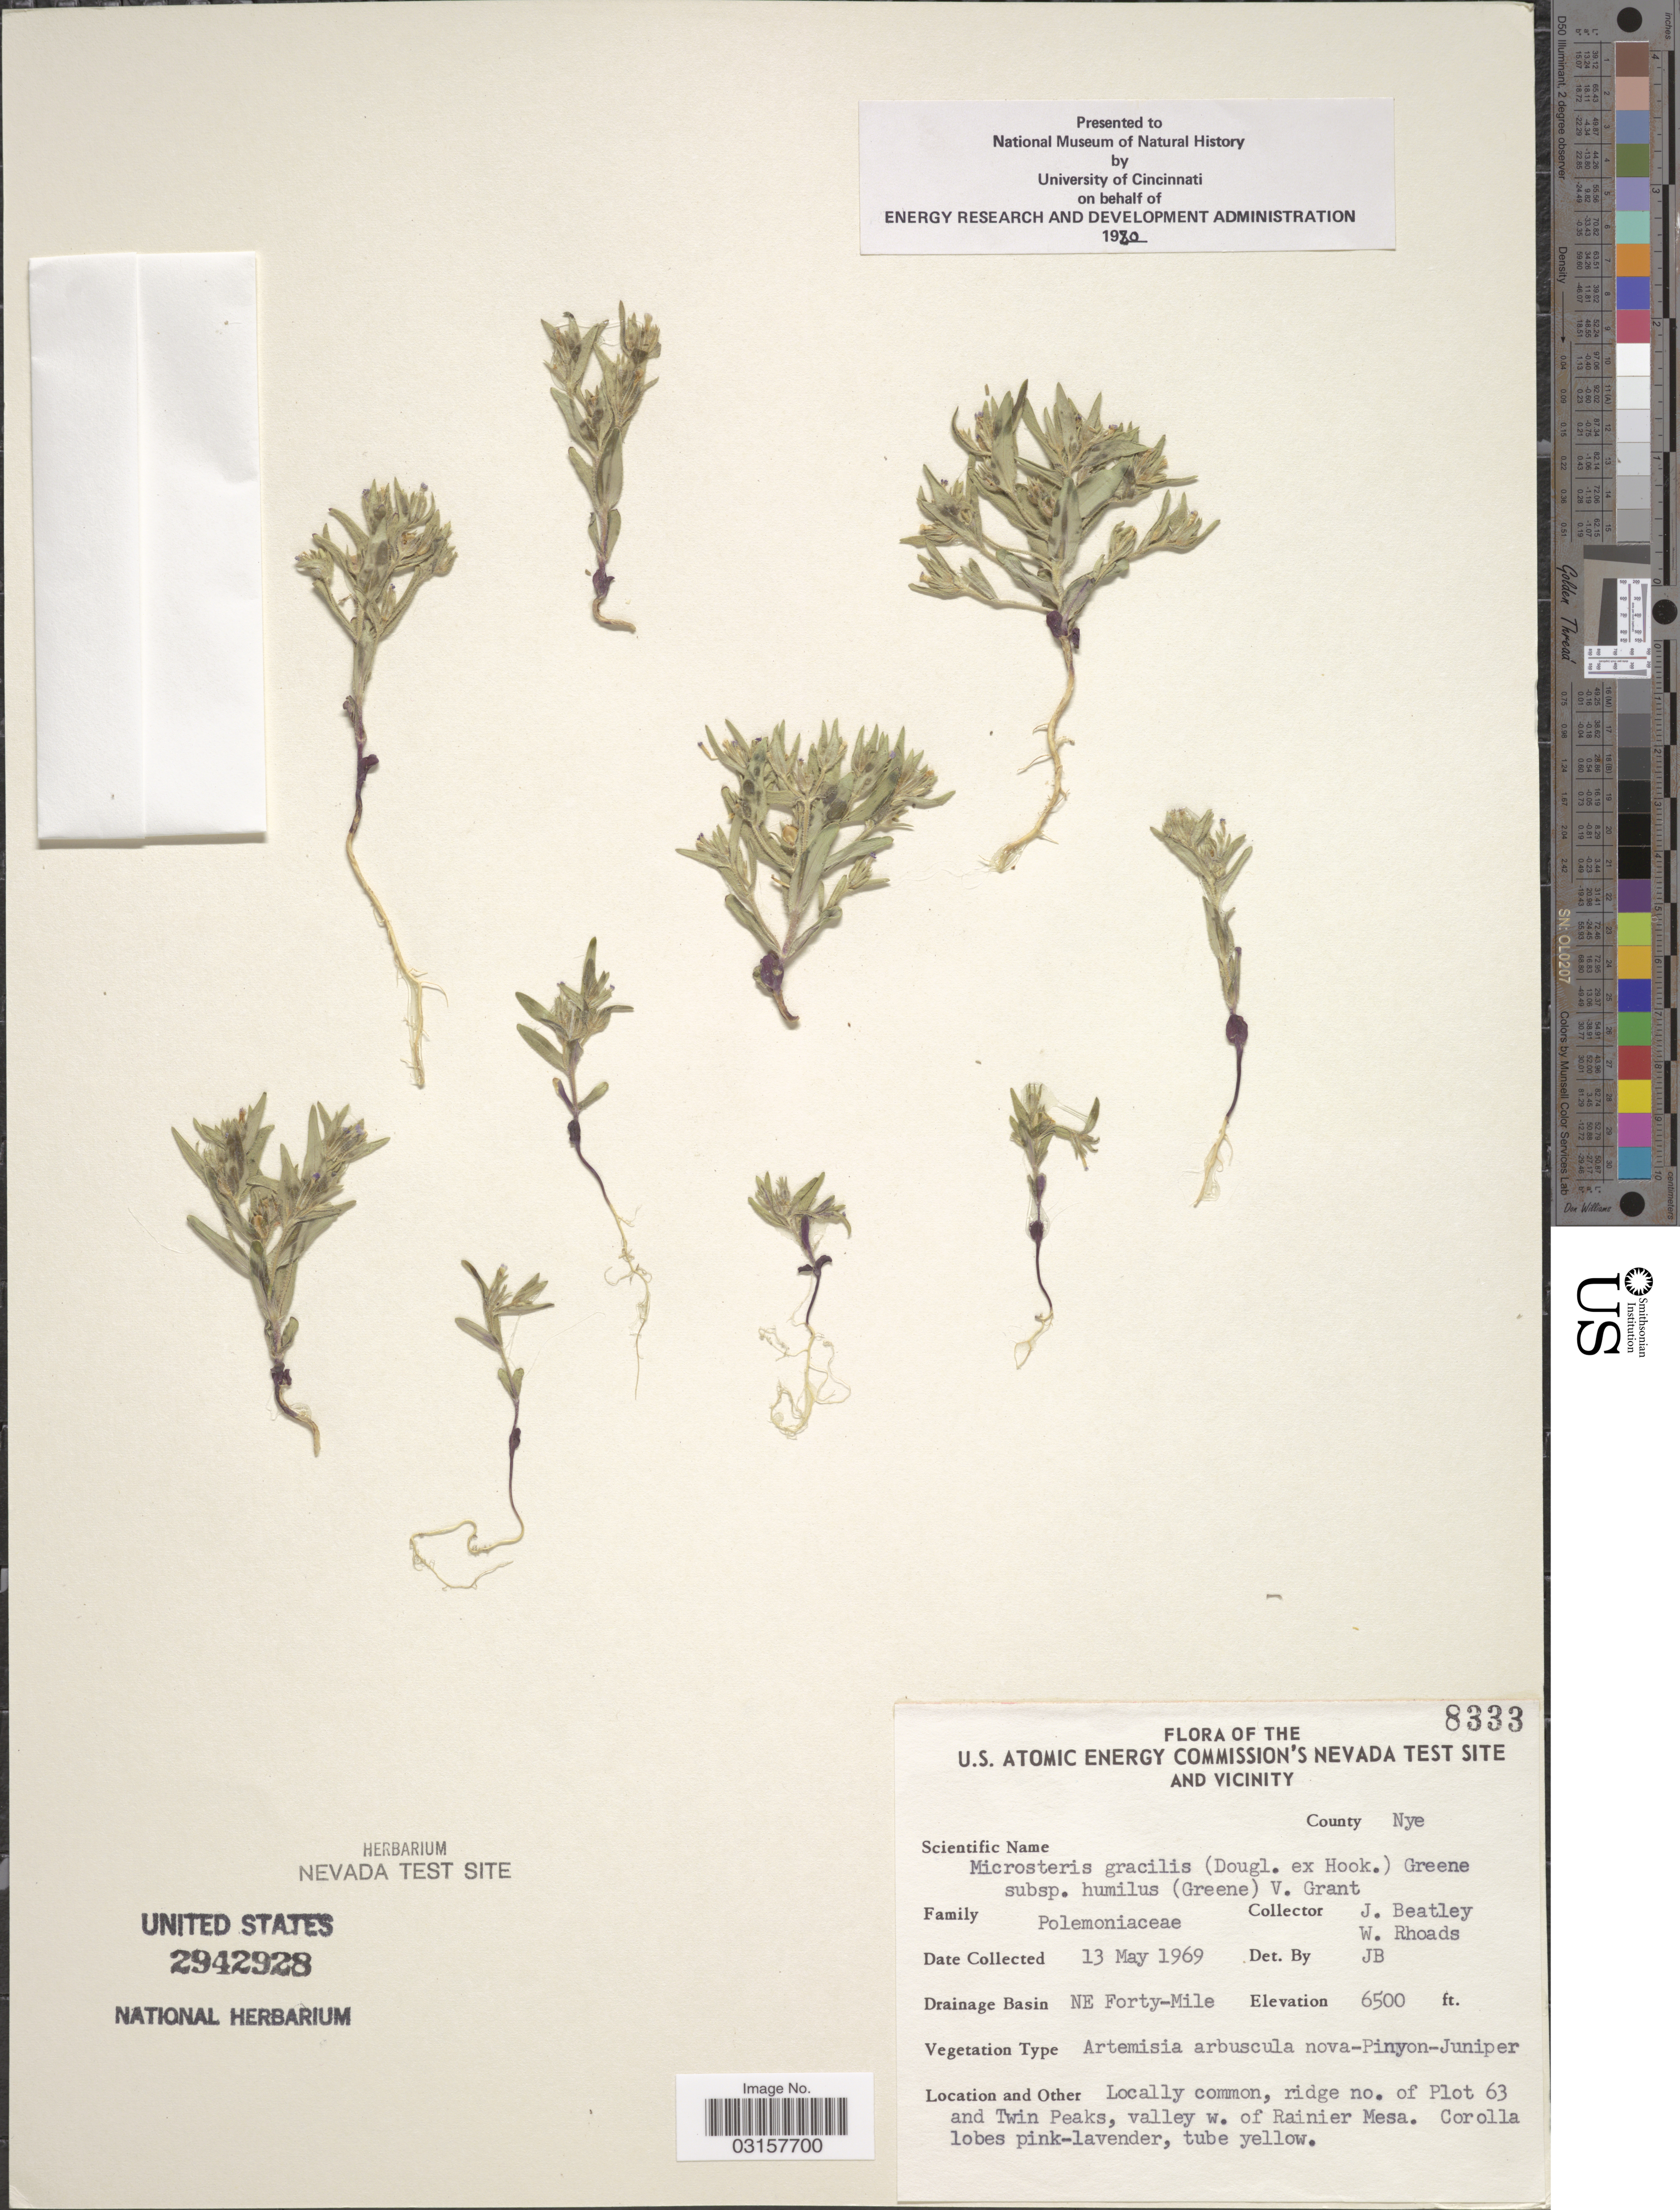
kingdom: Plantae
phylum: Tracheophyta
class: Magnoliopsida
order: Ericales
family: Polemoniaceae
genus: Microsteris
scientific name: Microsteris gracilis var. humilior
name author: (Hook.) Cronquist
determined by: (US) Smithsonian Institution - National Museum of Natural History - Department of Botany (UNITED STATES)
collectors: J. C. Beatley & W. Rhoads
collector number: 8333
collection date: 1969-05-13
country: United States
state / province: Nevada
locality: U.S. Atomic Energy Commision's Nevada Test Site and Vicinity. County Nye. Drainage Basin NE Forty-Mile. Ridge no. of Plot 63 and Twin Peaks, valley w. of Rainier Mesa.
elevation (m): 1981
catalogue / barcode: US 2942928